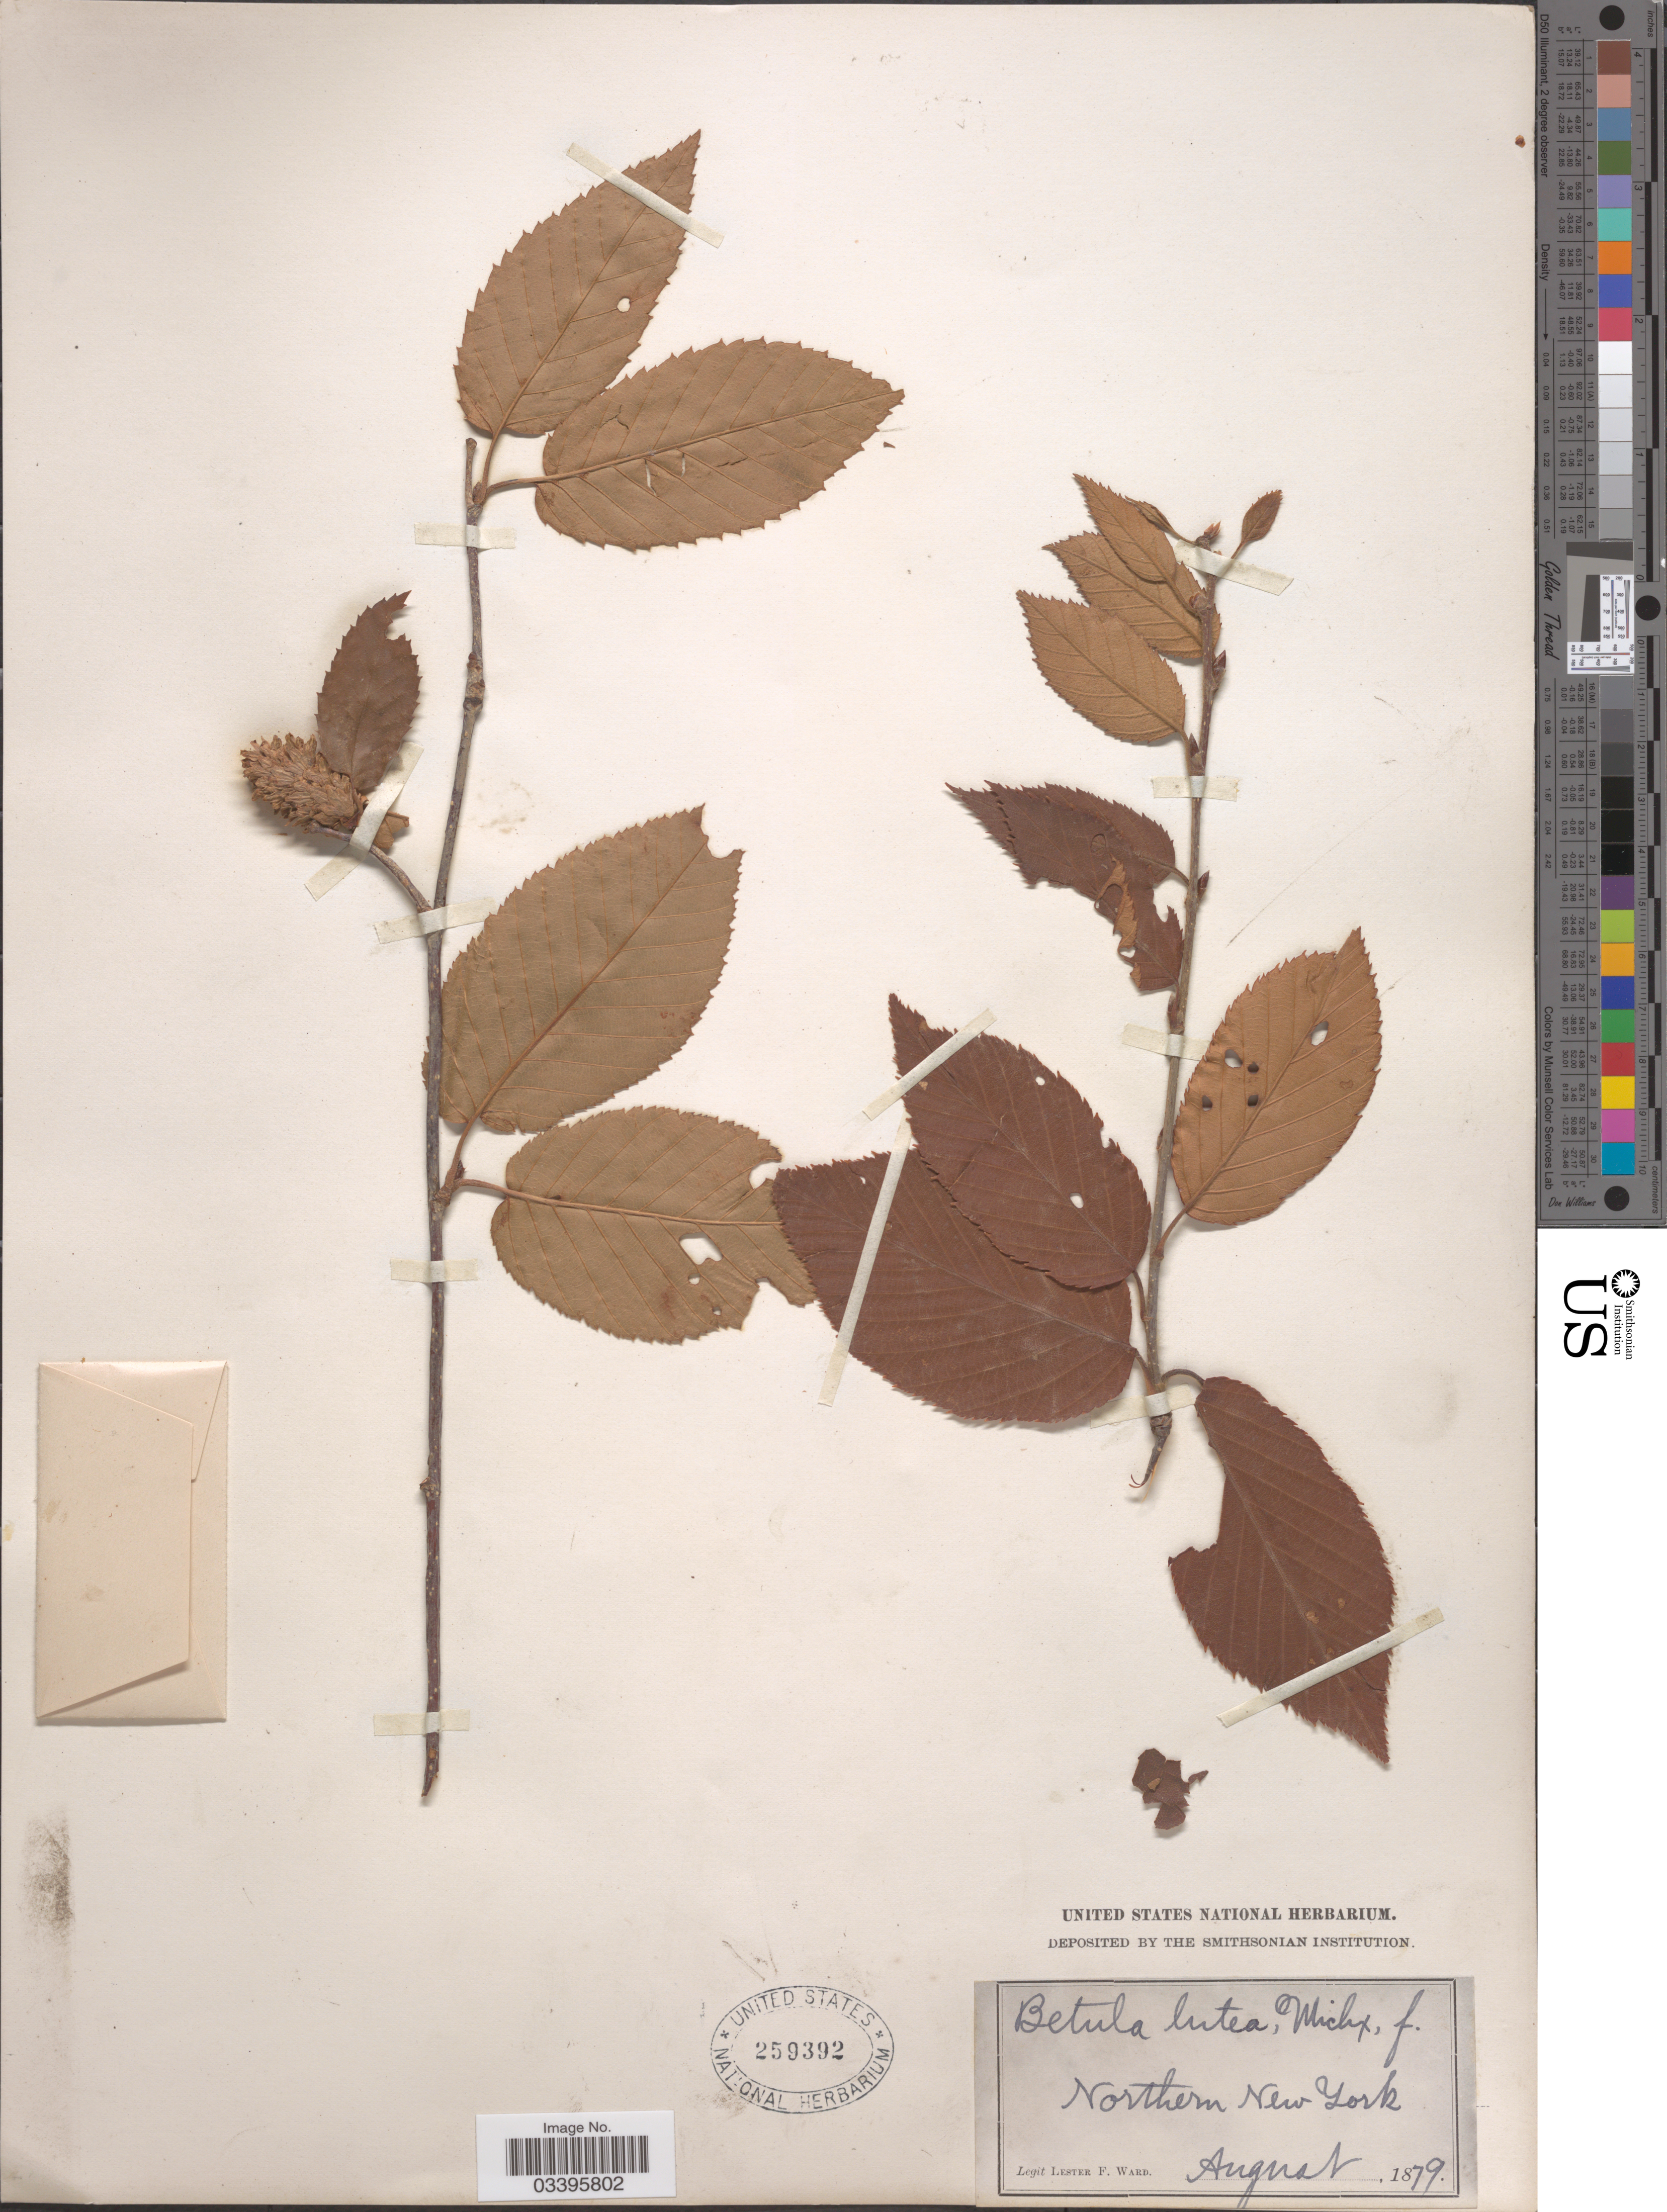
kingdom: Plantae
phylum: Tracheophyta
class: Magnoliopsida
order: Fagales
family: Betulaceae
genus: Betula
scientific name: Betula lutea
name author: F. Michx.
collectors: L. F. Ward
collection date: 1879-08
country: United States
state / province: New York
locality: Northern New York.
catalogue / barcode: US 259392